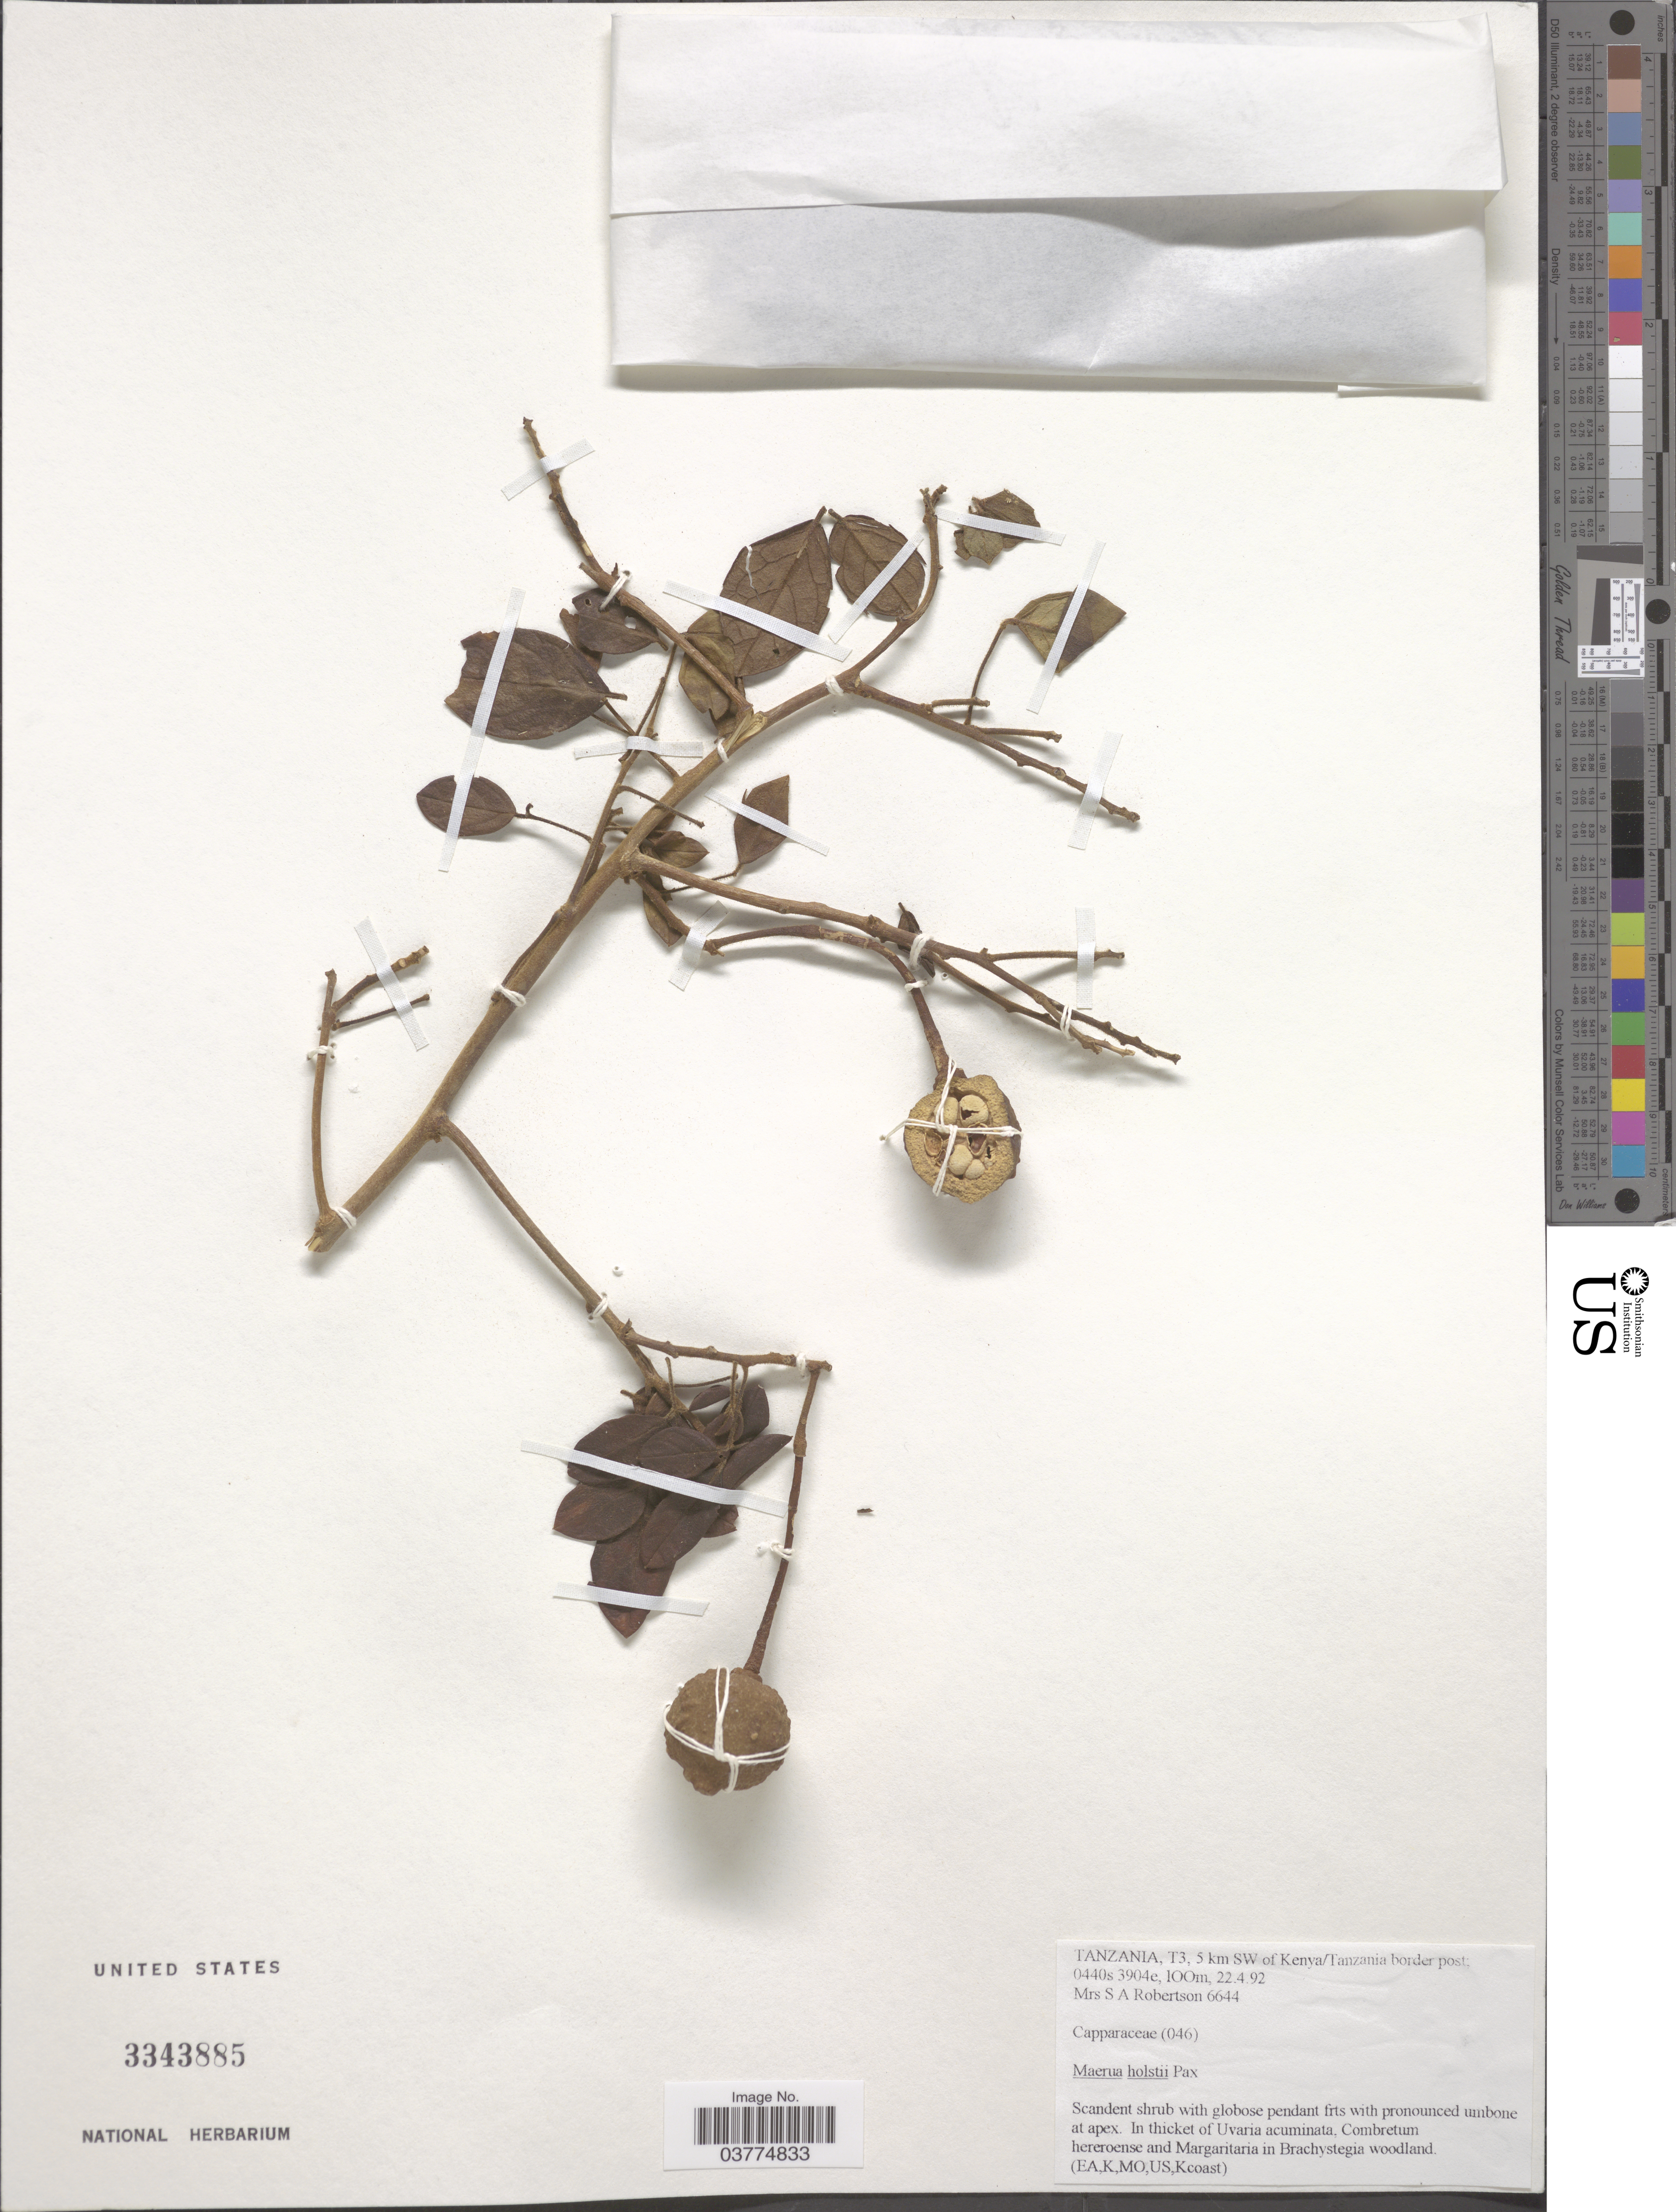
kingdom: Plantae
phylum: Tracheophyta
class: Magnoliopsida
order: Brassicales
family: Capparaceae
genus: Maerua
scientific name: Maerua holstii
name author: Pax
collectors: S. Robertson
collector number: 6644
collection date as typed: Transcribed d/m/y: 22/4/92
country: Tanzania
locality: T3, 5 km SW of Kenya/Tanzania border post.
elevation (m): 100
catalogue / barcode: US 3343885